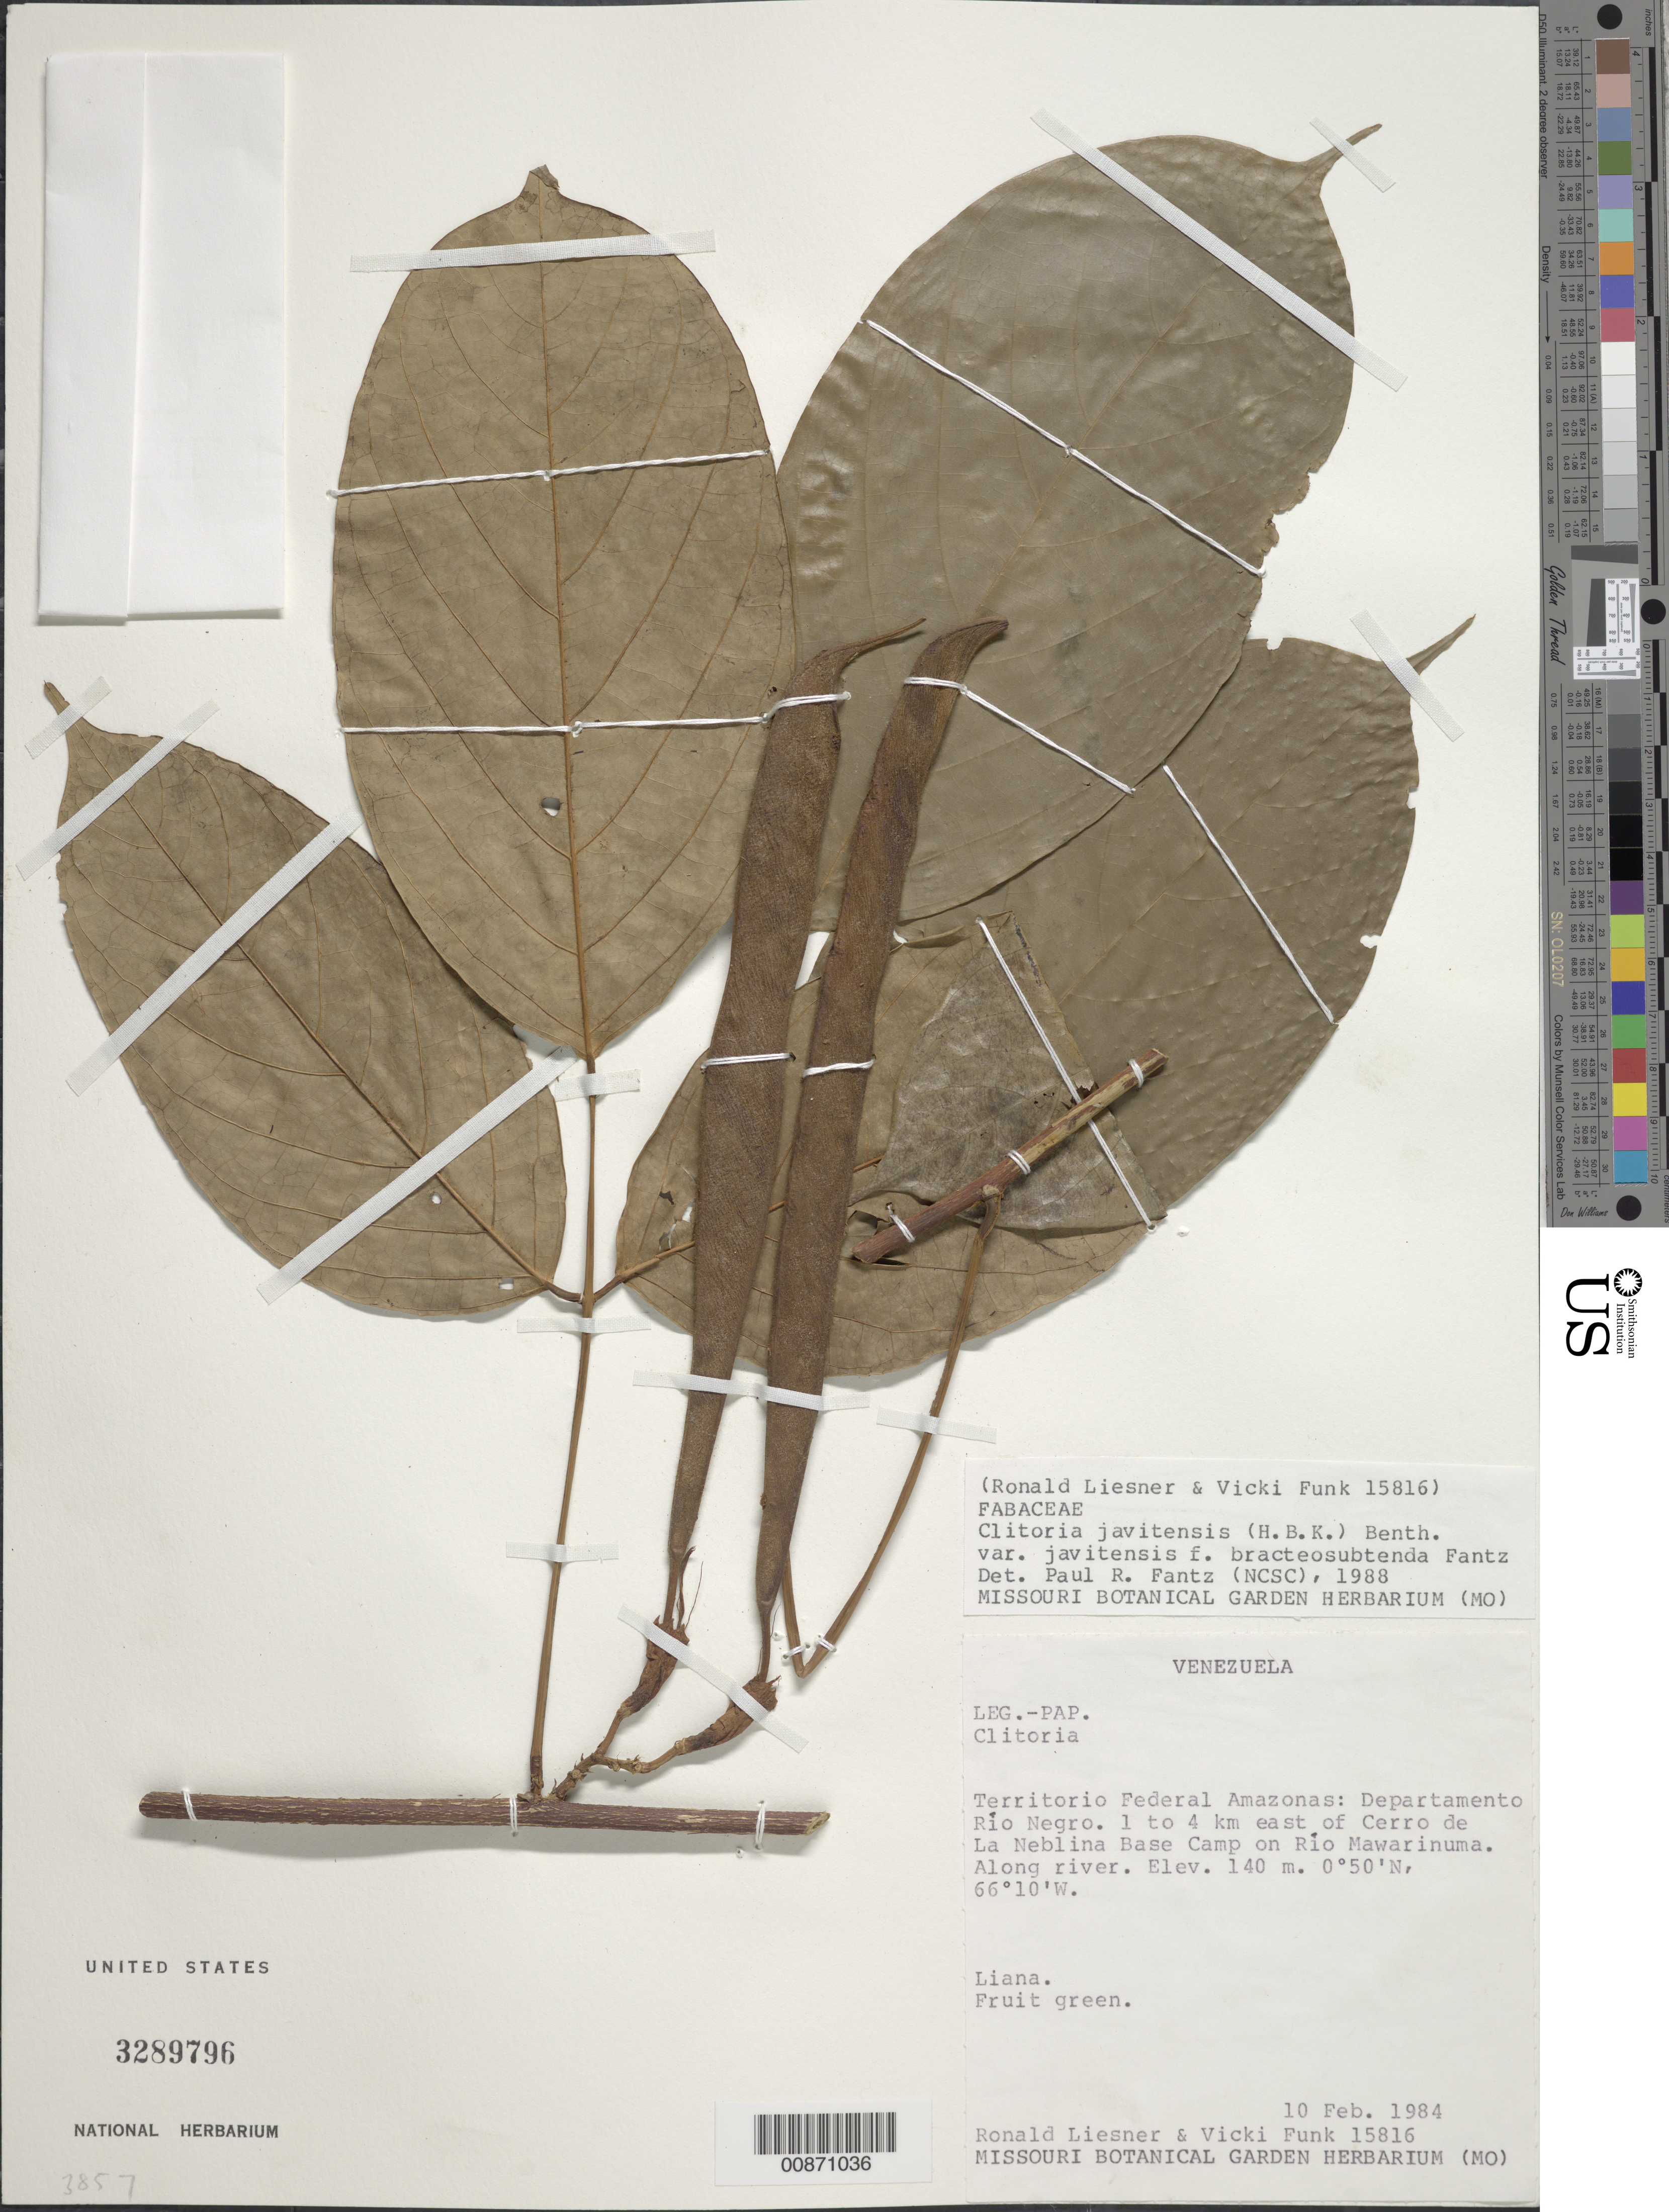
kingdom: Plantae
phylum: Tracheophyta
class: Magnoliopsida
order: Fabales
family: Fabaceae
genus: Clitoria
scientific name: Clitoria javitensis f. bracteosubtenda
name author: Fantz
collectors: R. L. Liesner & V. Funk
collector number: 15816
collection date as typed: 10-Feb-84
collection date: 1984-02-10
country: Venezuela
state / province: Amazonas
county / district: Río Negro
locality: Río Mawarinuma, 1-4 km E of Cerro de La Neblina Base Camp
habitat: Along river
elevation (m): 140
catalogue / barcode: US 3289796